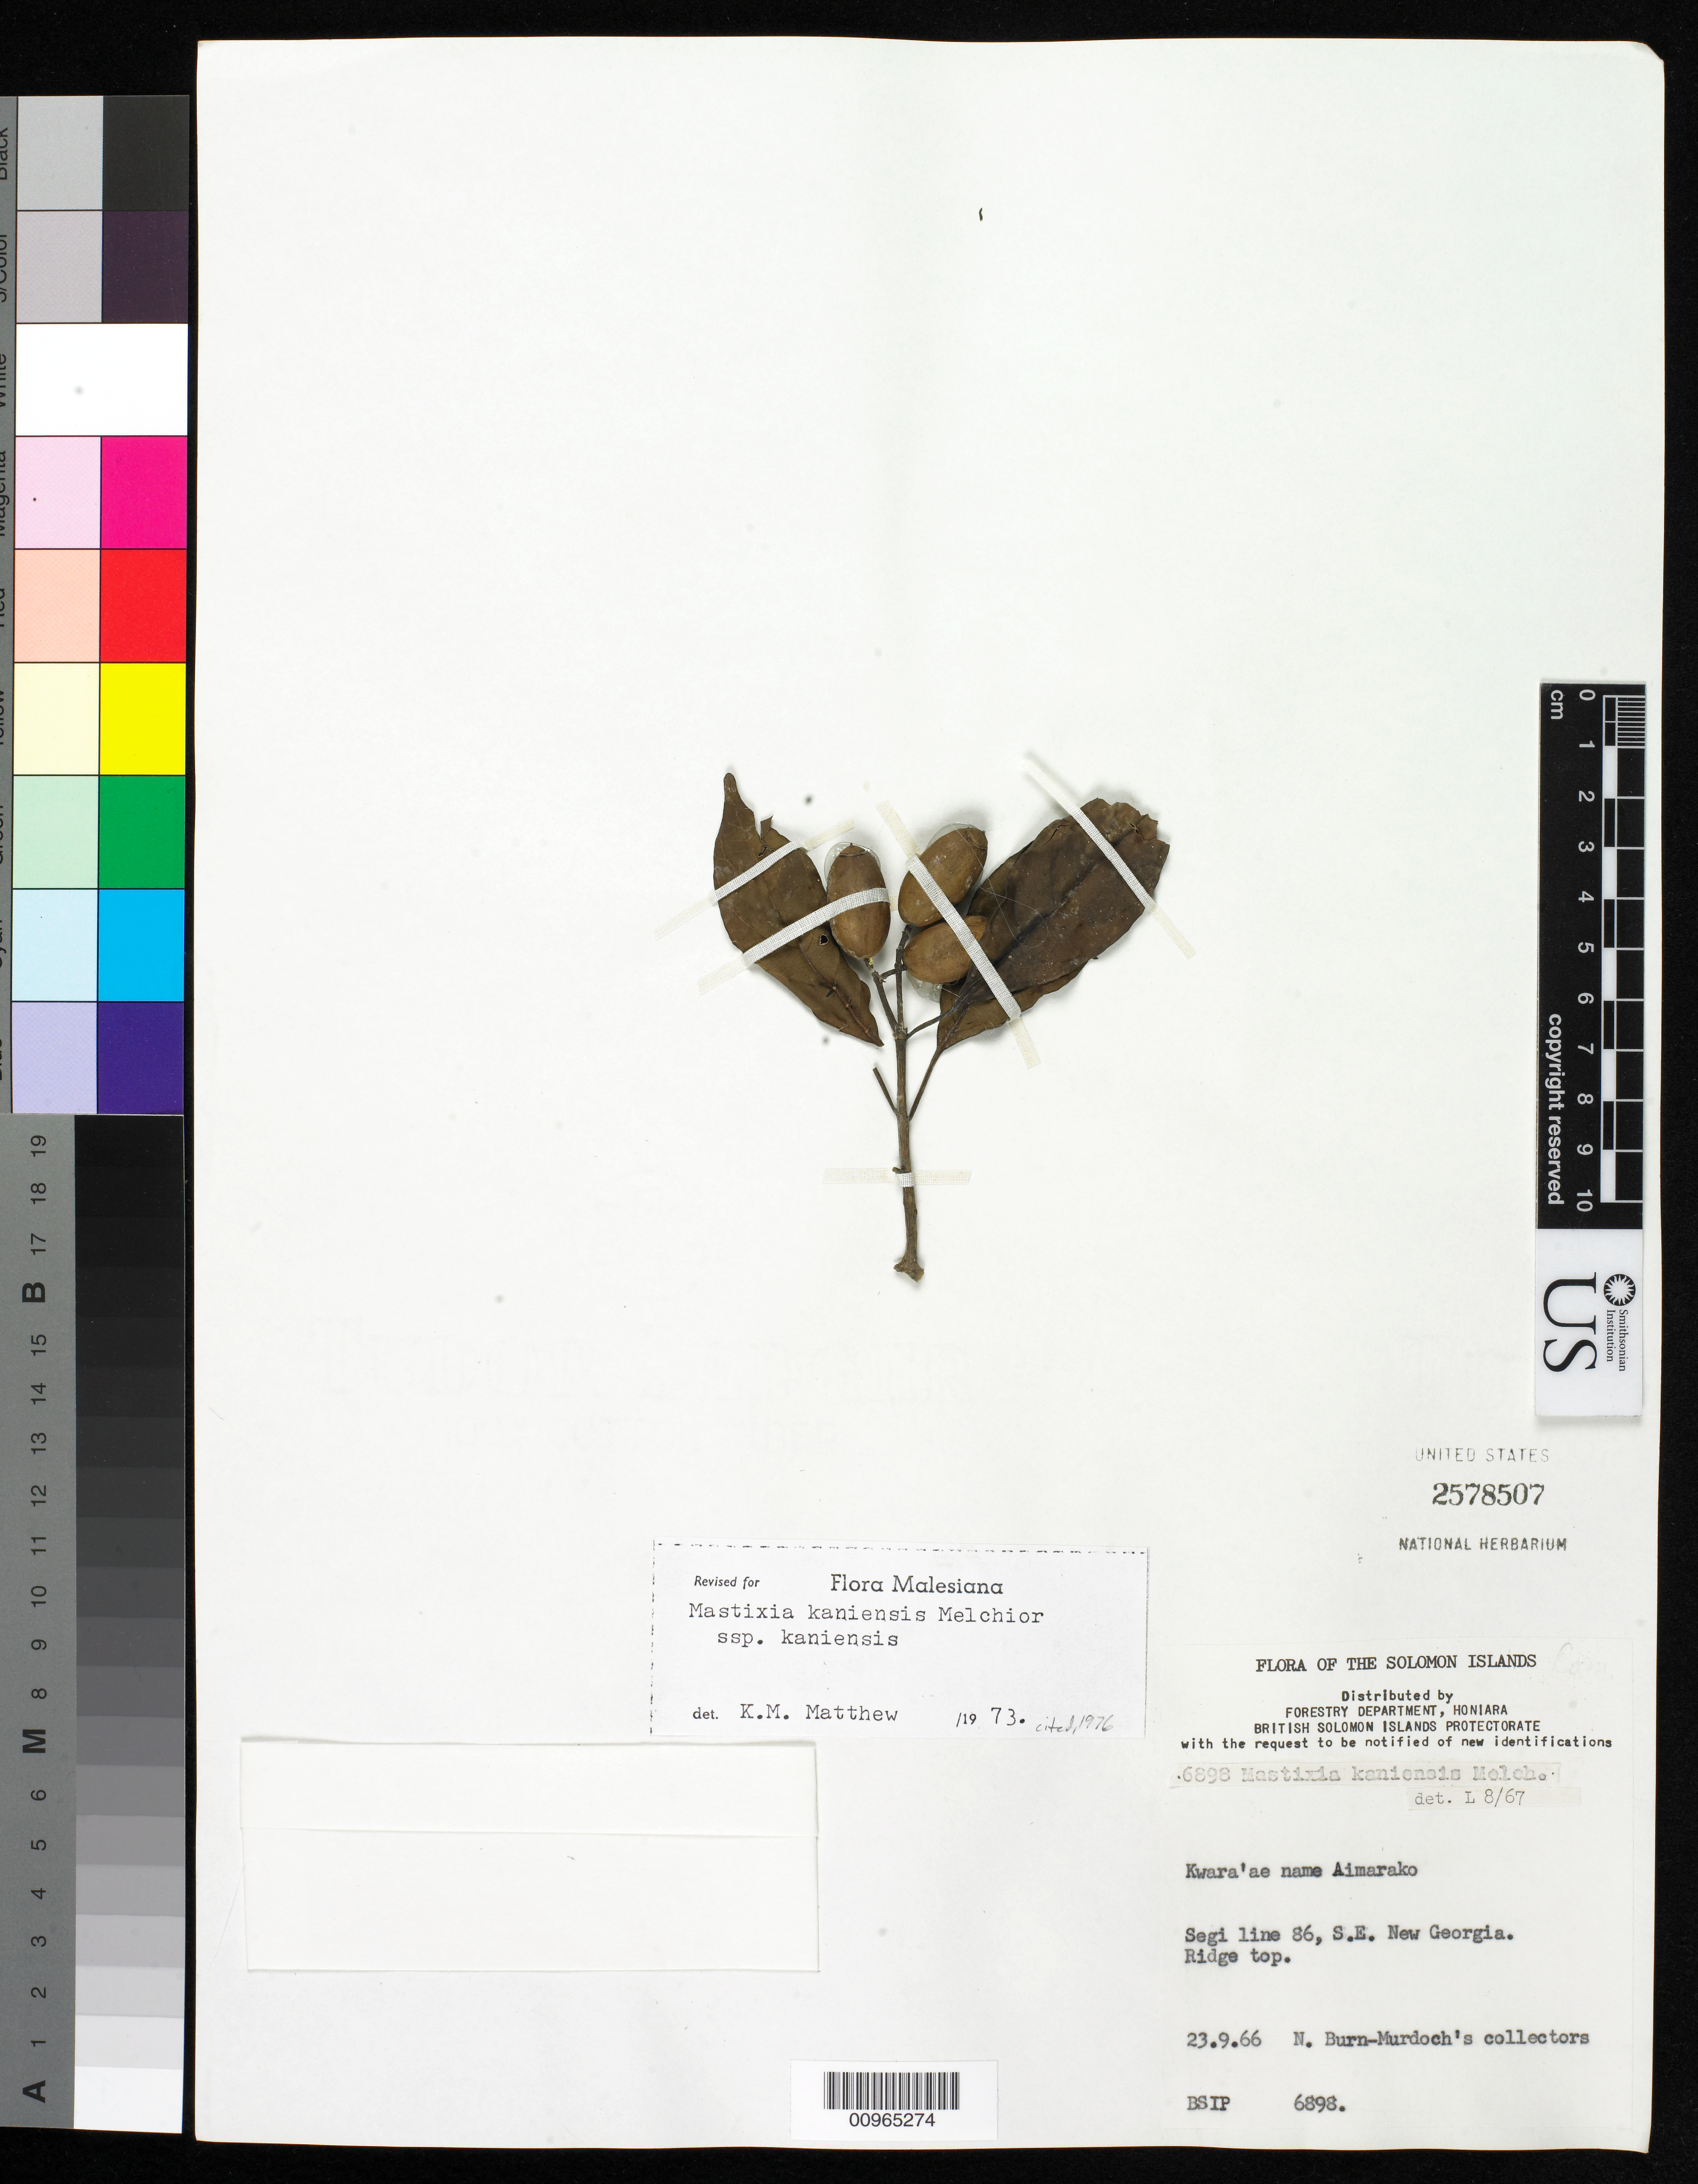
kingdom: Plantae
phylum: Tracheophyta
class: Magnoliopsida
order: Cornales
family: Nyssaceae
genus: Mastixia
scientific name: Mastixia kaniensis subsp. kaniensis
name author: Melch.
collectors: N. Burn-Murdoch's collectors & et al.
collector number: BSIP 6898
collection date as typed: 23 Sep 1966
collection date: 1966-09-23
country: Solomon Islands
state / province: Western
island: New Georgia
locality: Segi line 86, SE New Georgia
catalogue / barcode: US 2578507